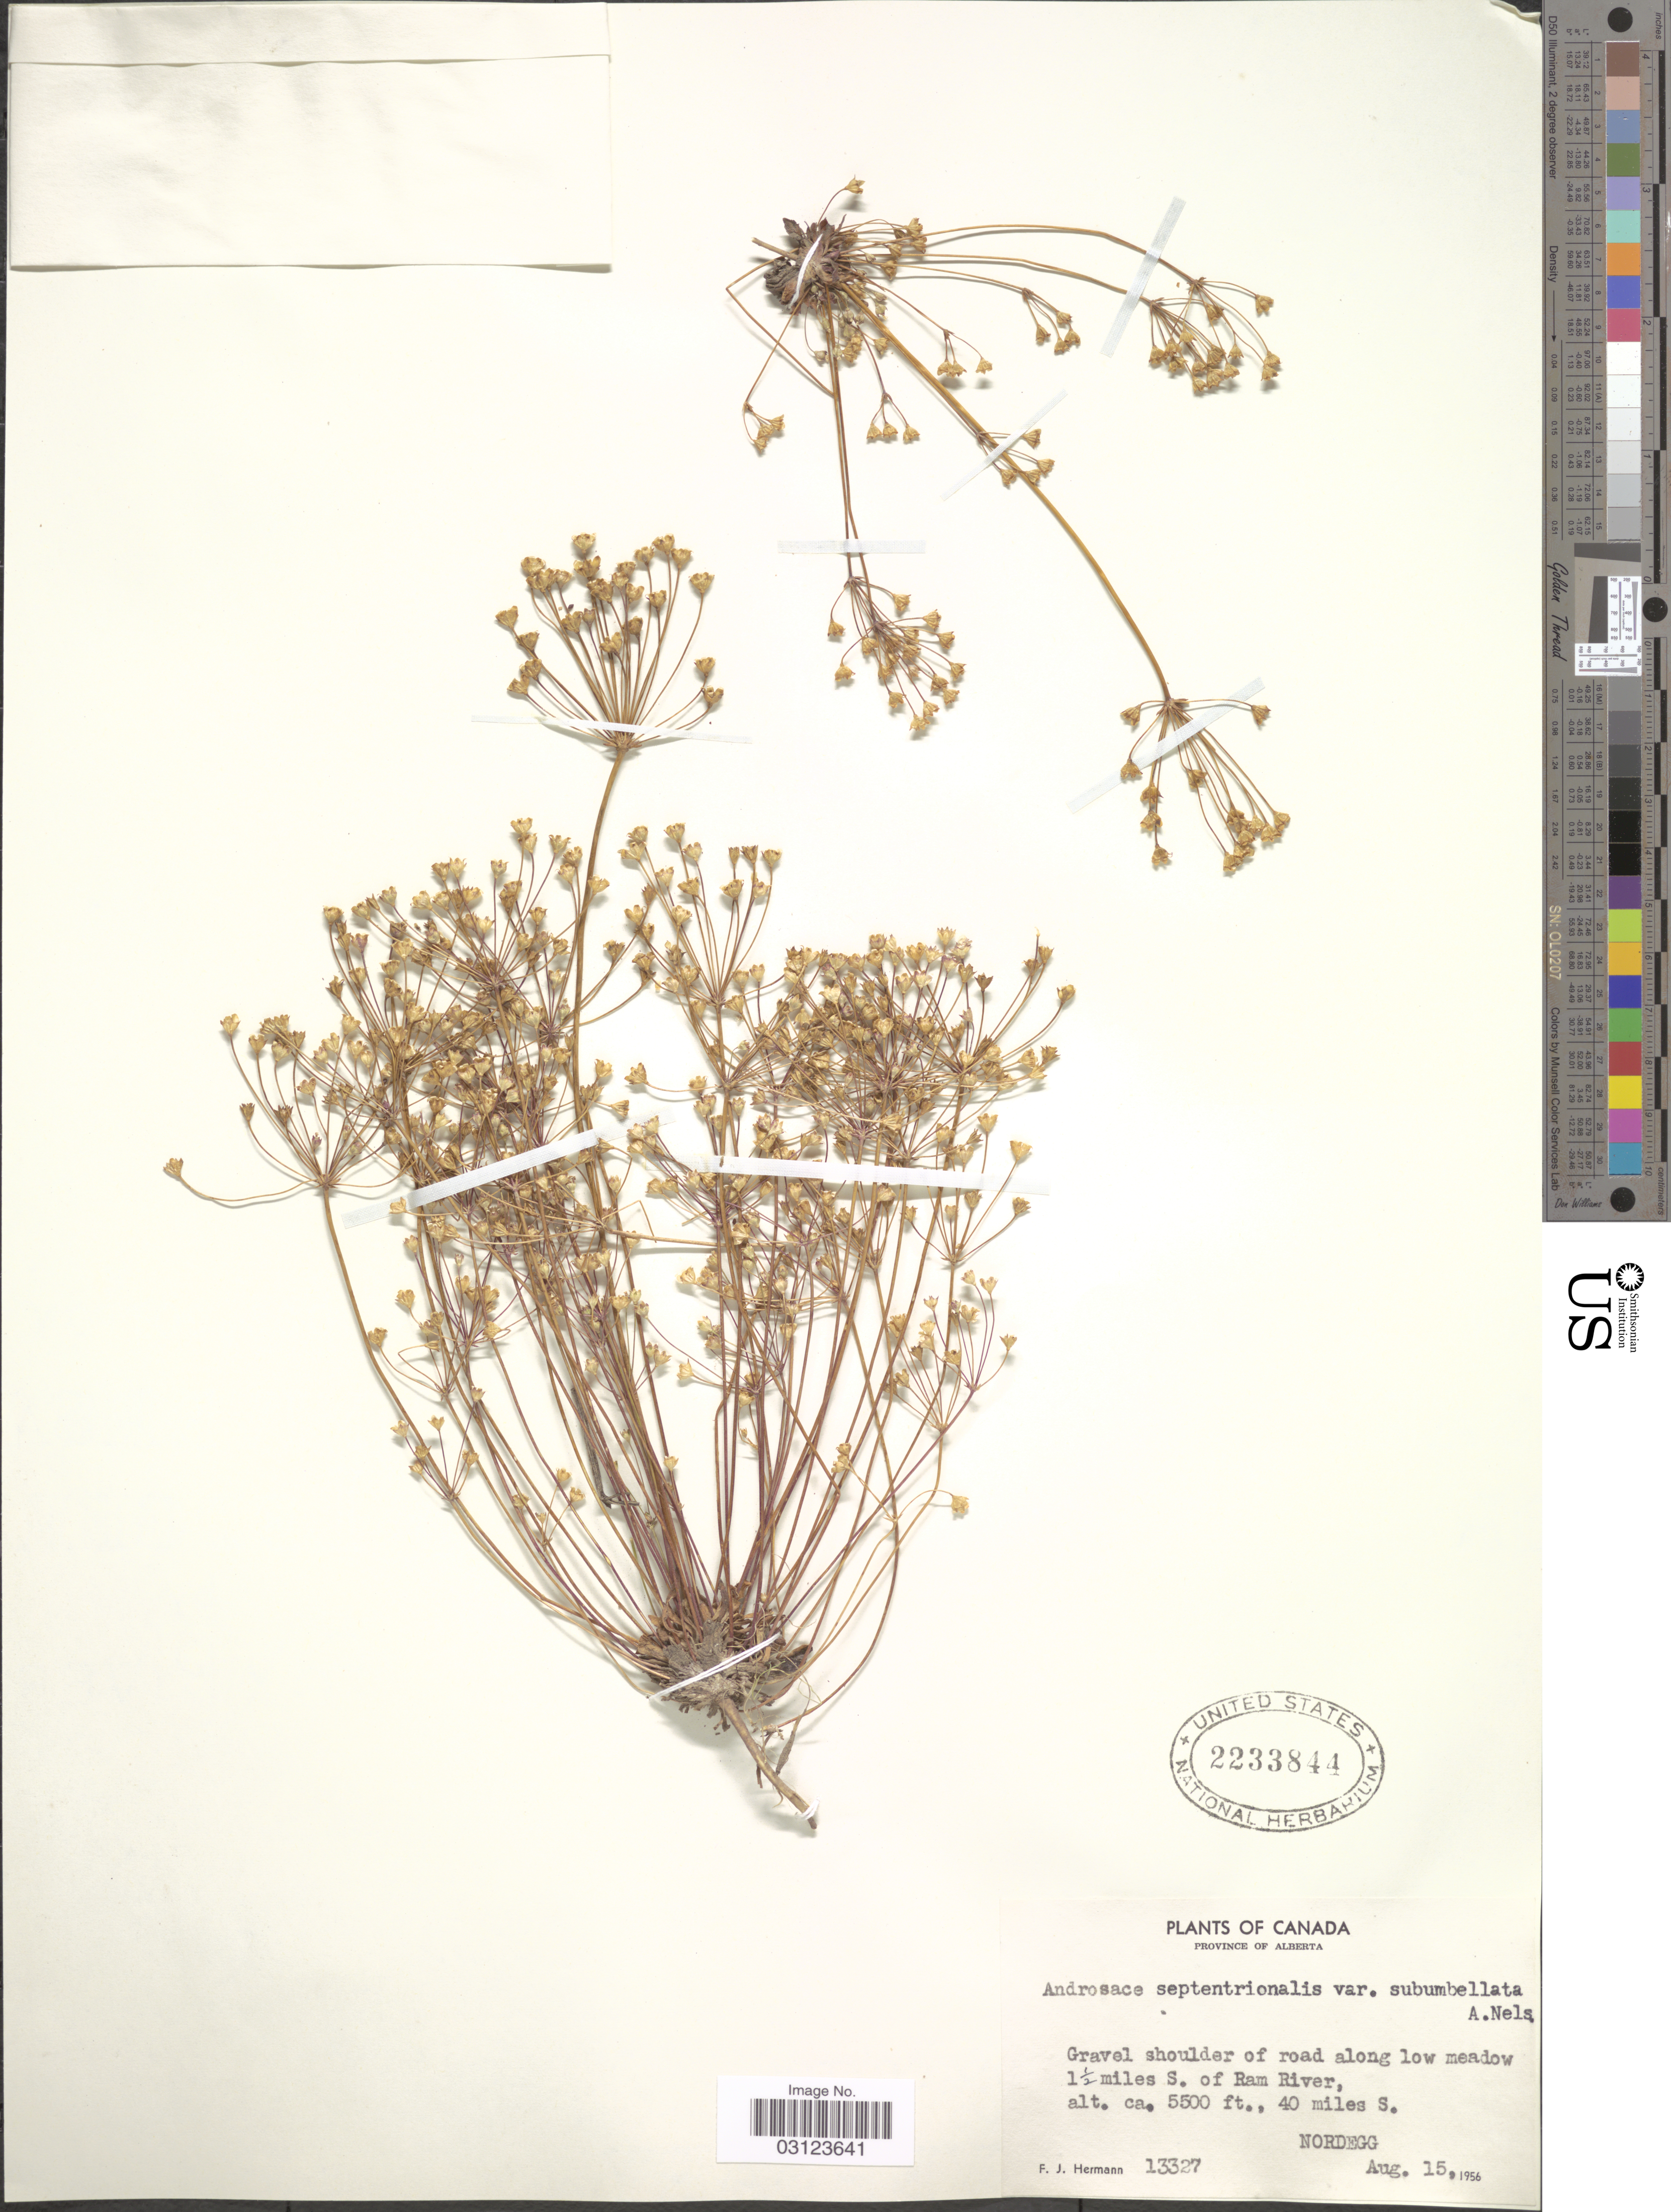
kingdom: Plantae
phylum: Tracheophyta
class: Magnoliopsida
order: Ericales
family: Primulaceae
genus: Androsace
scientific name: Androsace septentrionalis subsp. subumbellata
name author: (A. Nelson) G.T. Robbins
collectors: F. J. Hermann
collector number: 13327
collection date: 1956-08-15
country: Canada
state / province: Alberta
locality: Province of Alberta. Gravel shoulder of road along low meadow 1½ miles S. of Ram River, 40 miles S. Nordegg.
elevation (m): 1676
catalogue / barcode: US 2233844